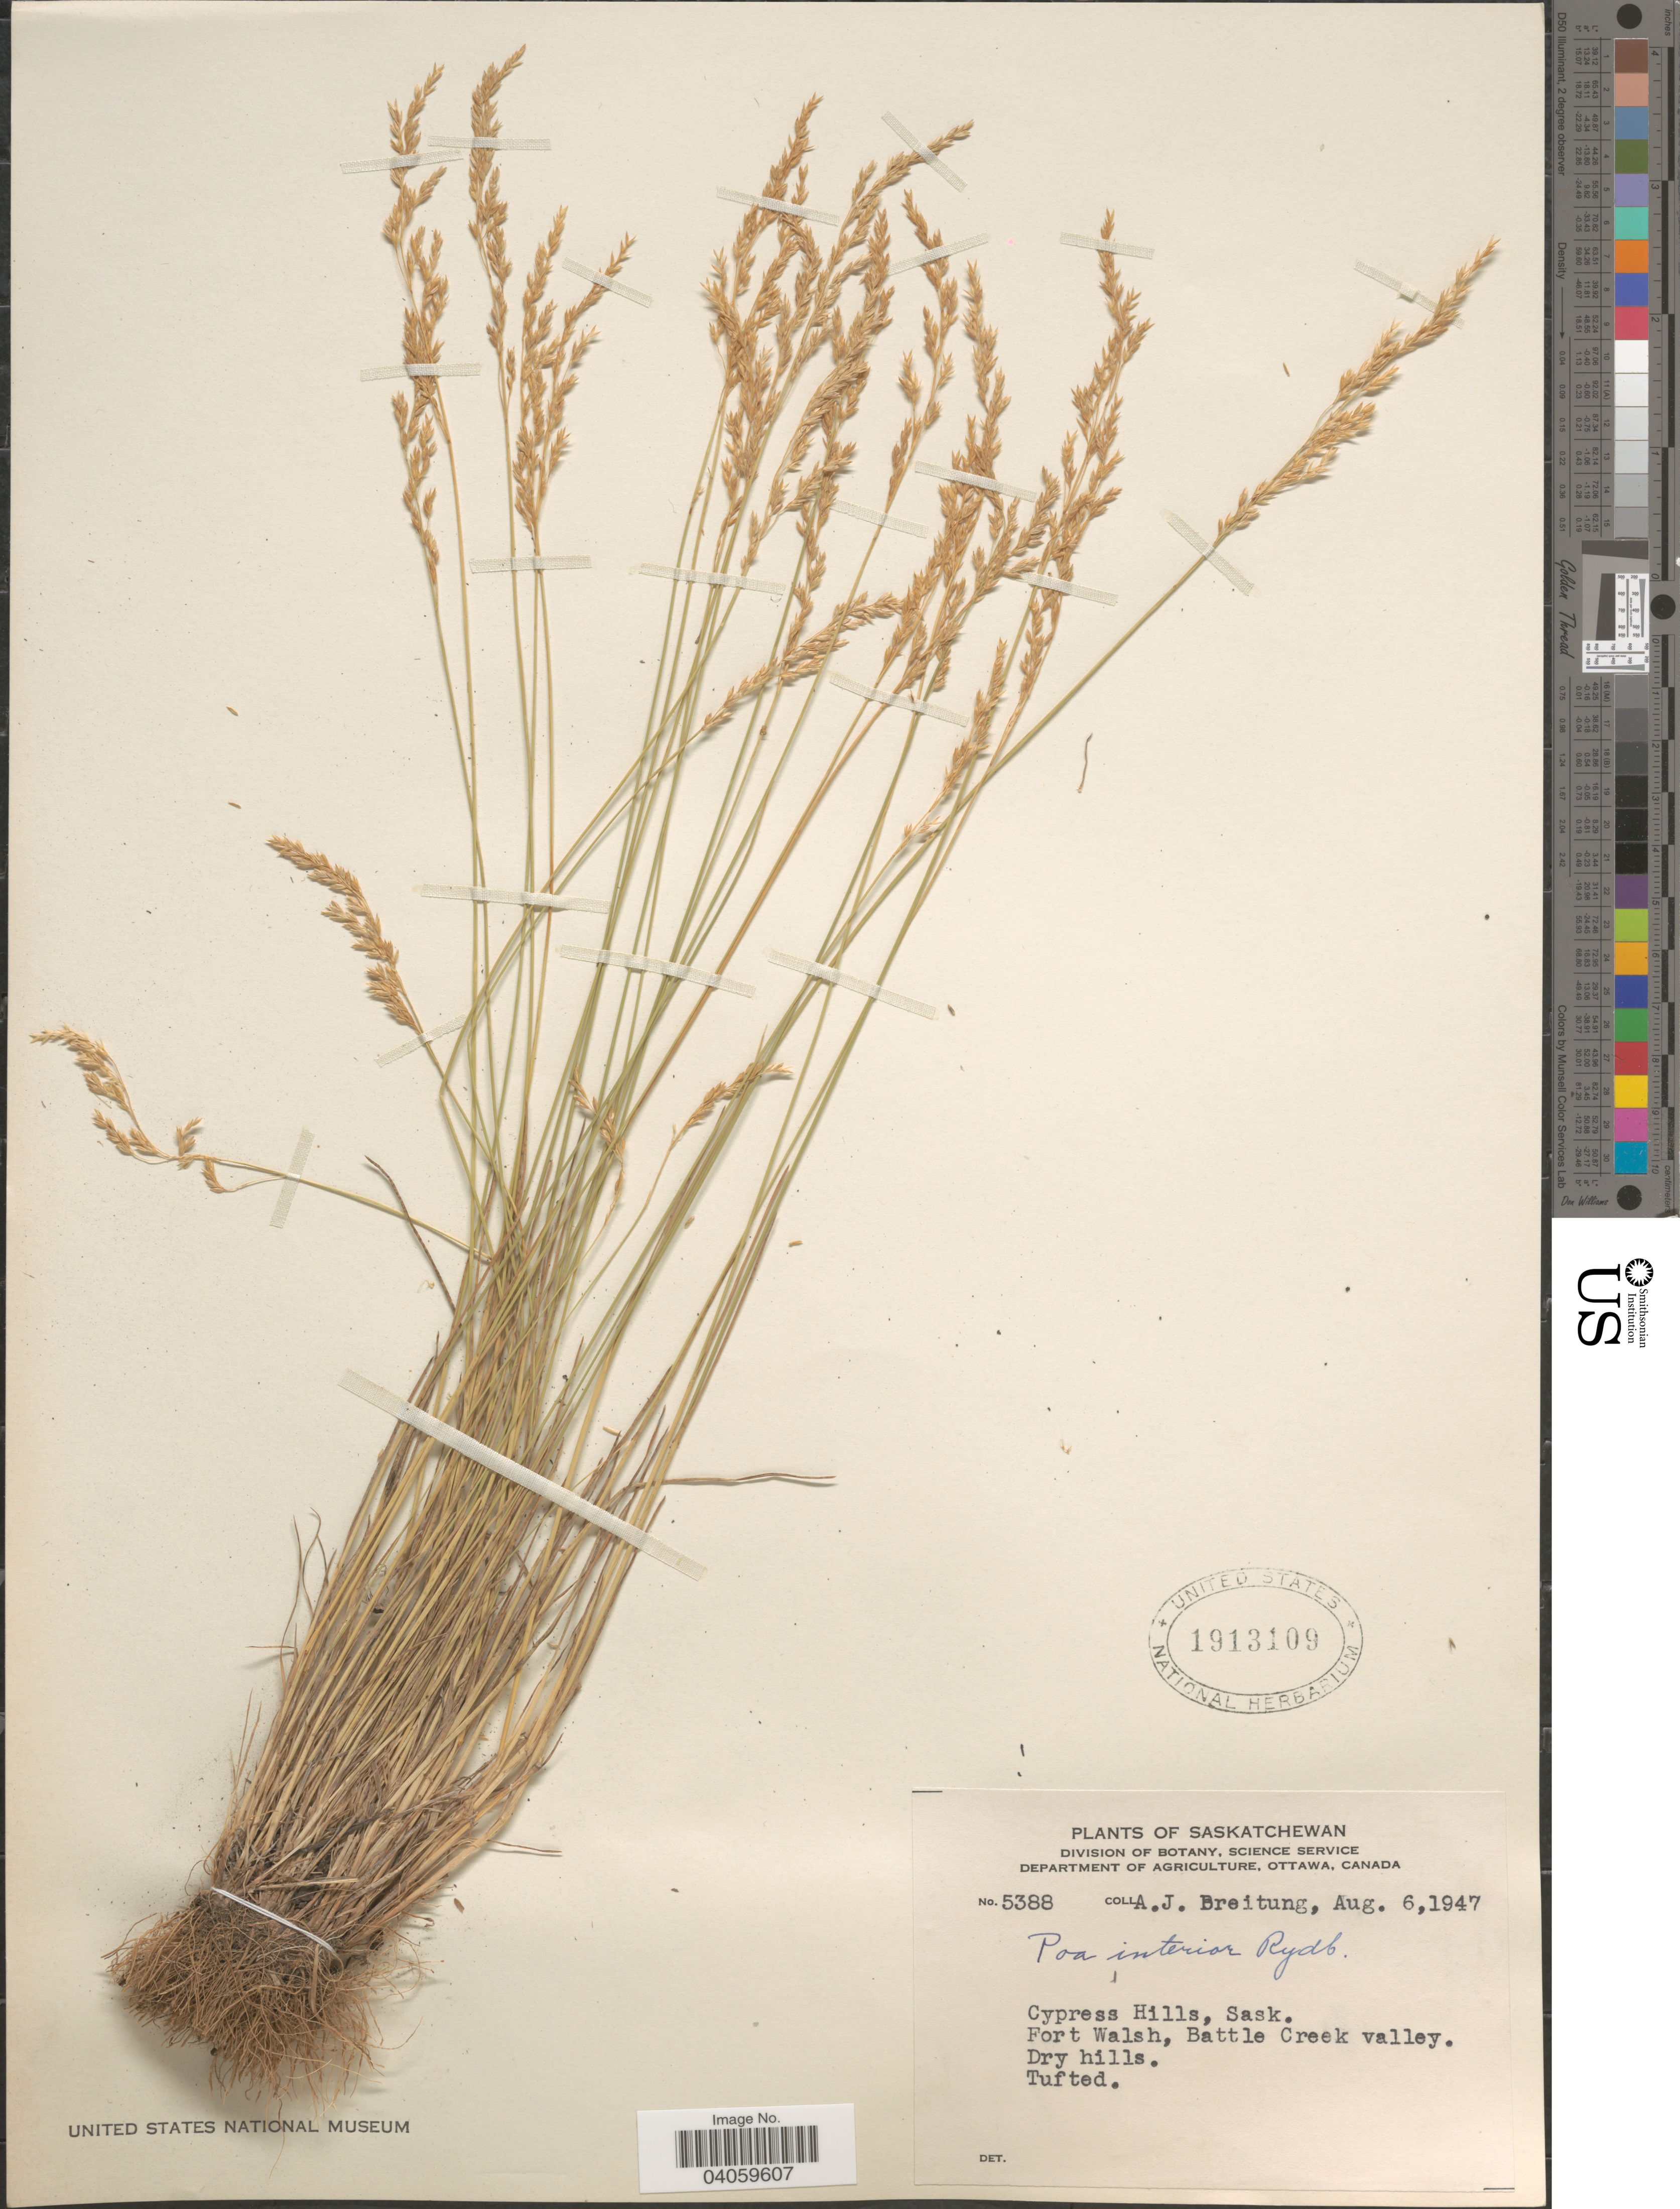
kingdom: Plantae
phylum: Tracheophyta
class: Liliopsida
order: Poales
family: Poaceae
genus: Poa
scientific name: Poa interior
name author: Rydb.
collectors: A. Breitung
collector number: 5388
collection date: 1947-08-06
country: Canada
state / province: Saskatchewan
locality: Cypress Hills. Fort Walsh, Battle Creek valley.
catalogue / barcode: US 1913109